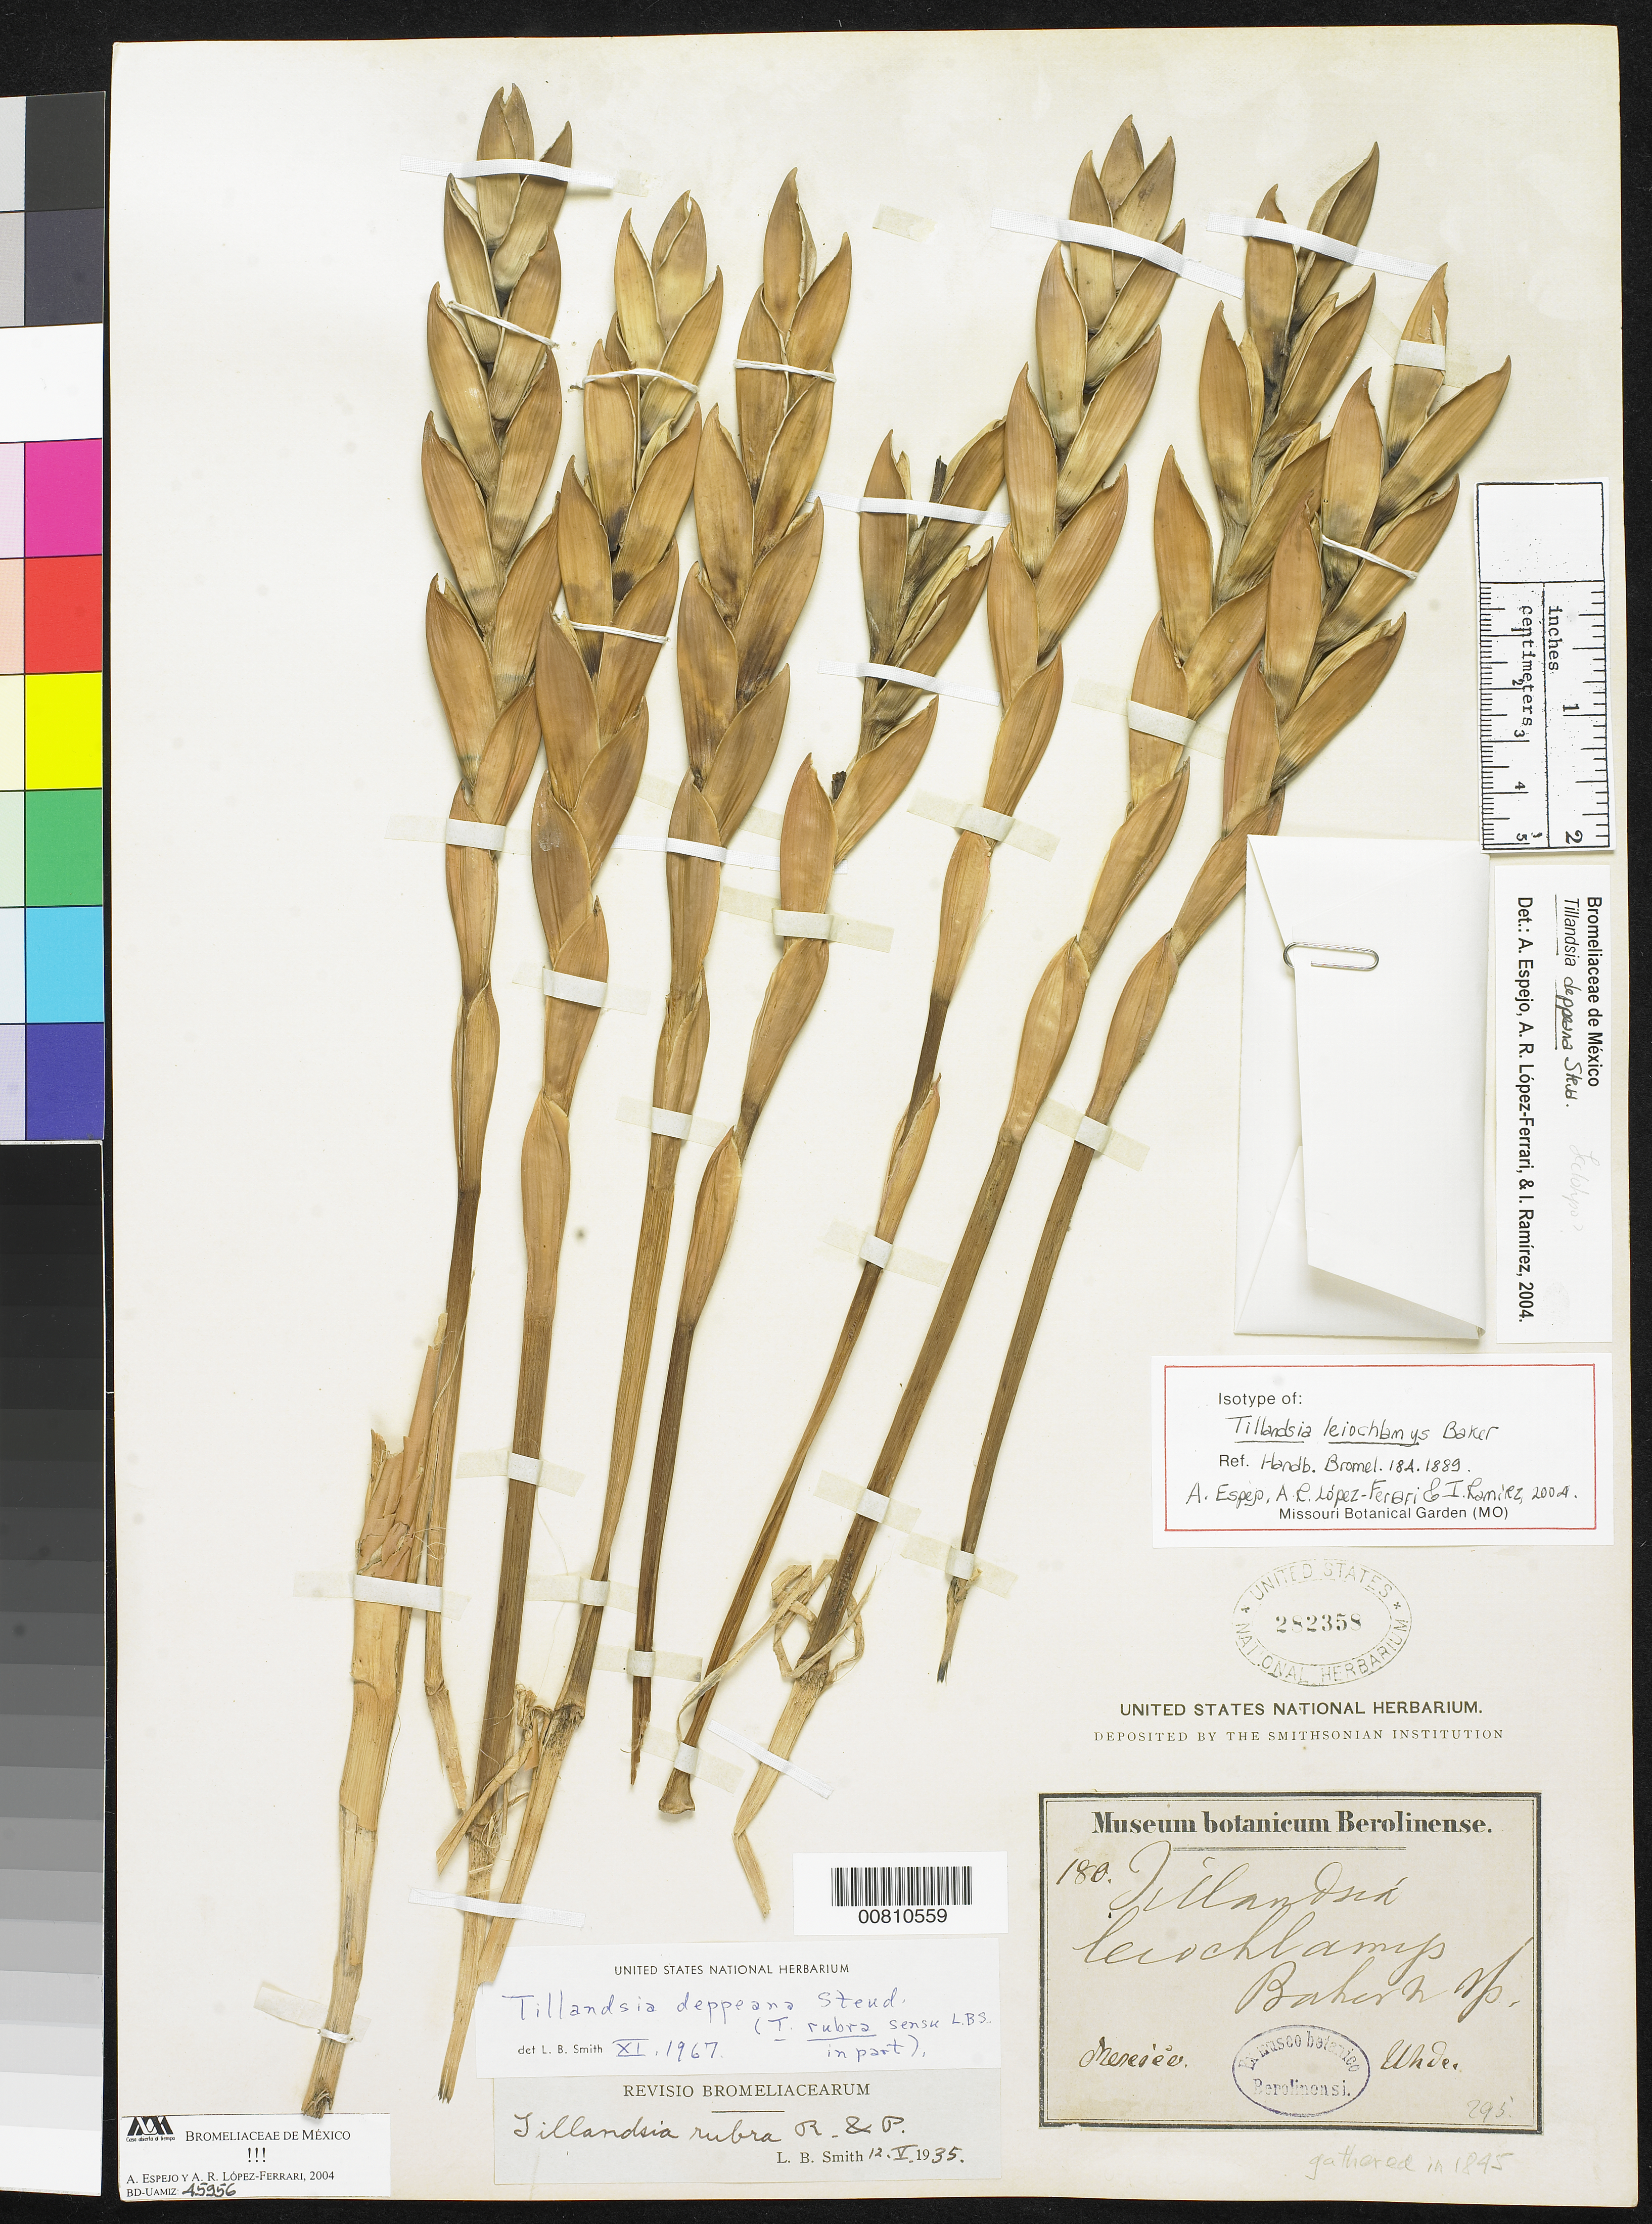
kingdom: Plantae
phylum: Tracheophyta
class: Liliopsida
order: Poales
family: Bromeliaceae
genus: Tillandsia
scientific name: Tillandsia leiochlamys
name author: Baker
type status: Isotype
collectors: C. A. Uhde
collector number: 180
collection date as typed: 1845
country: Mexico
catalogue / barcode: US 282358